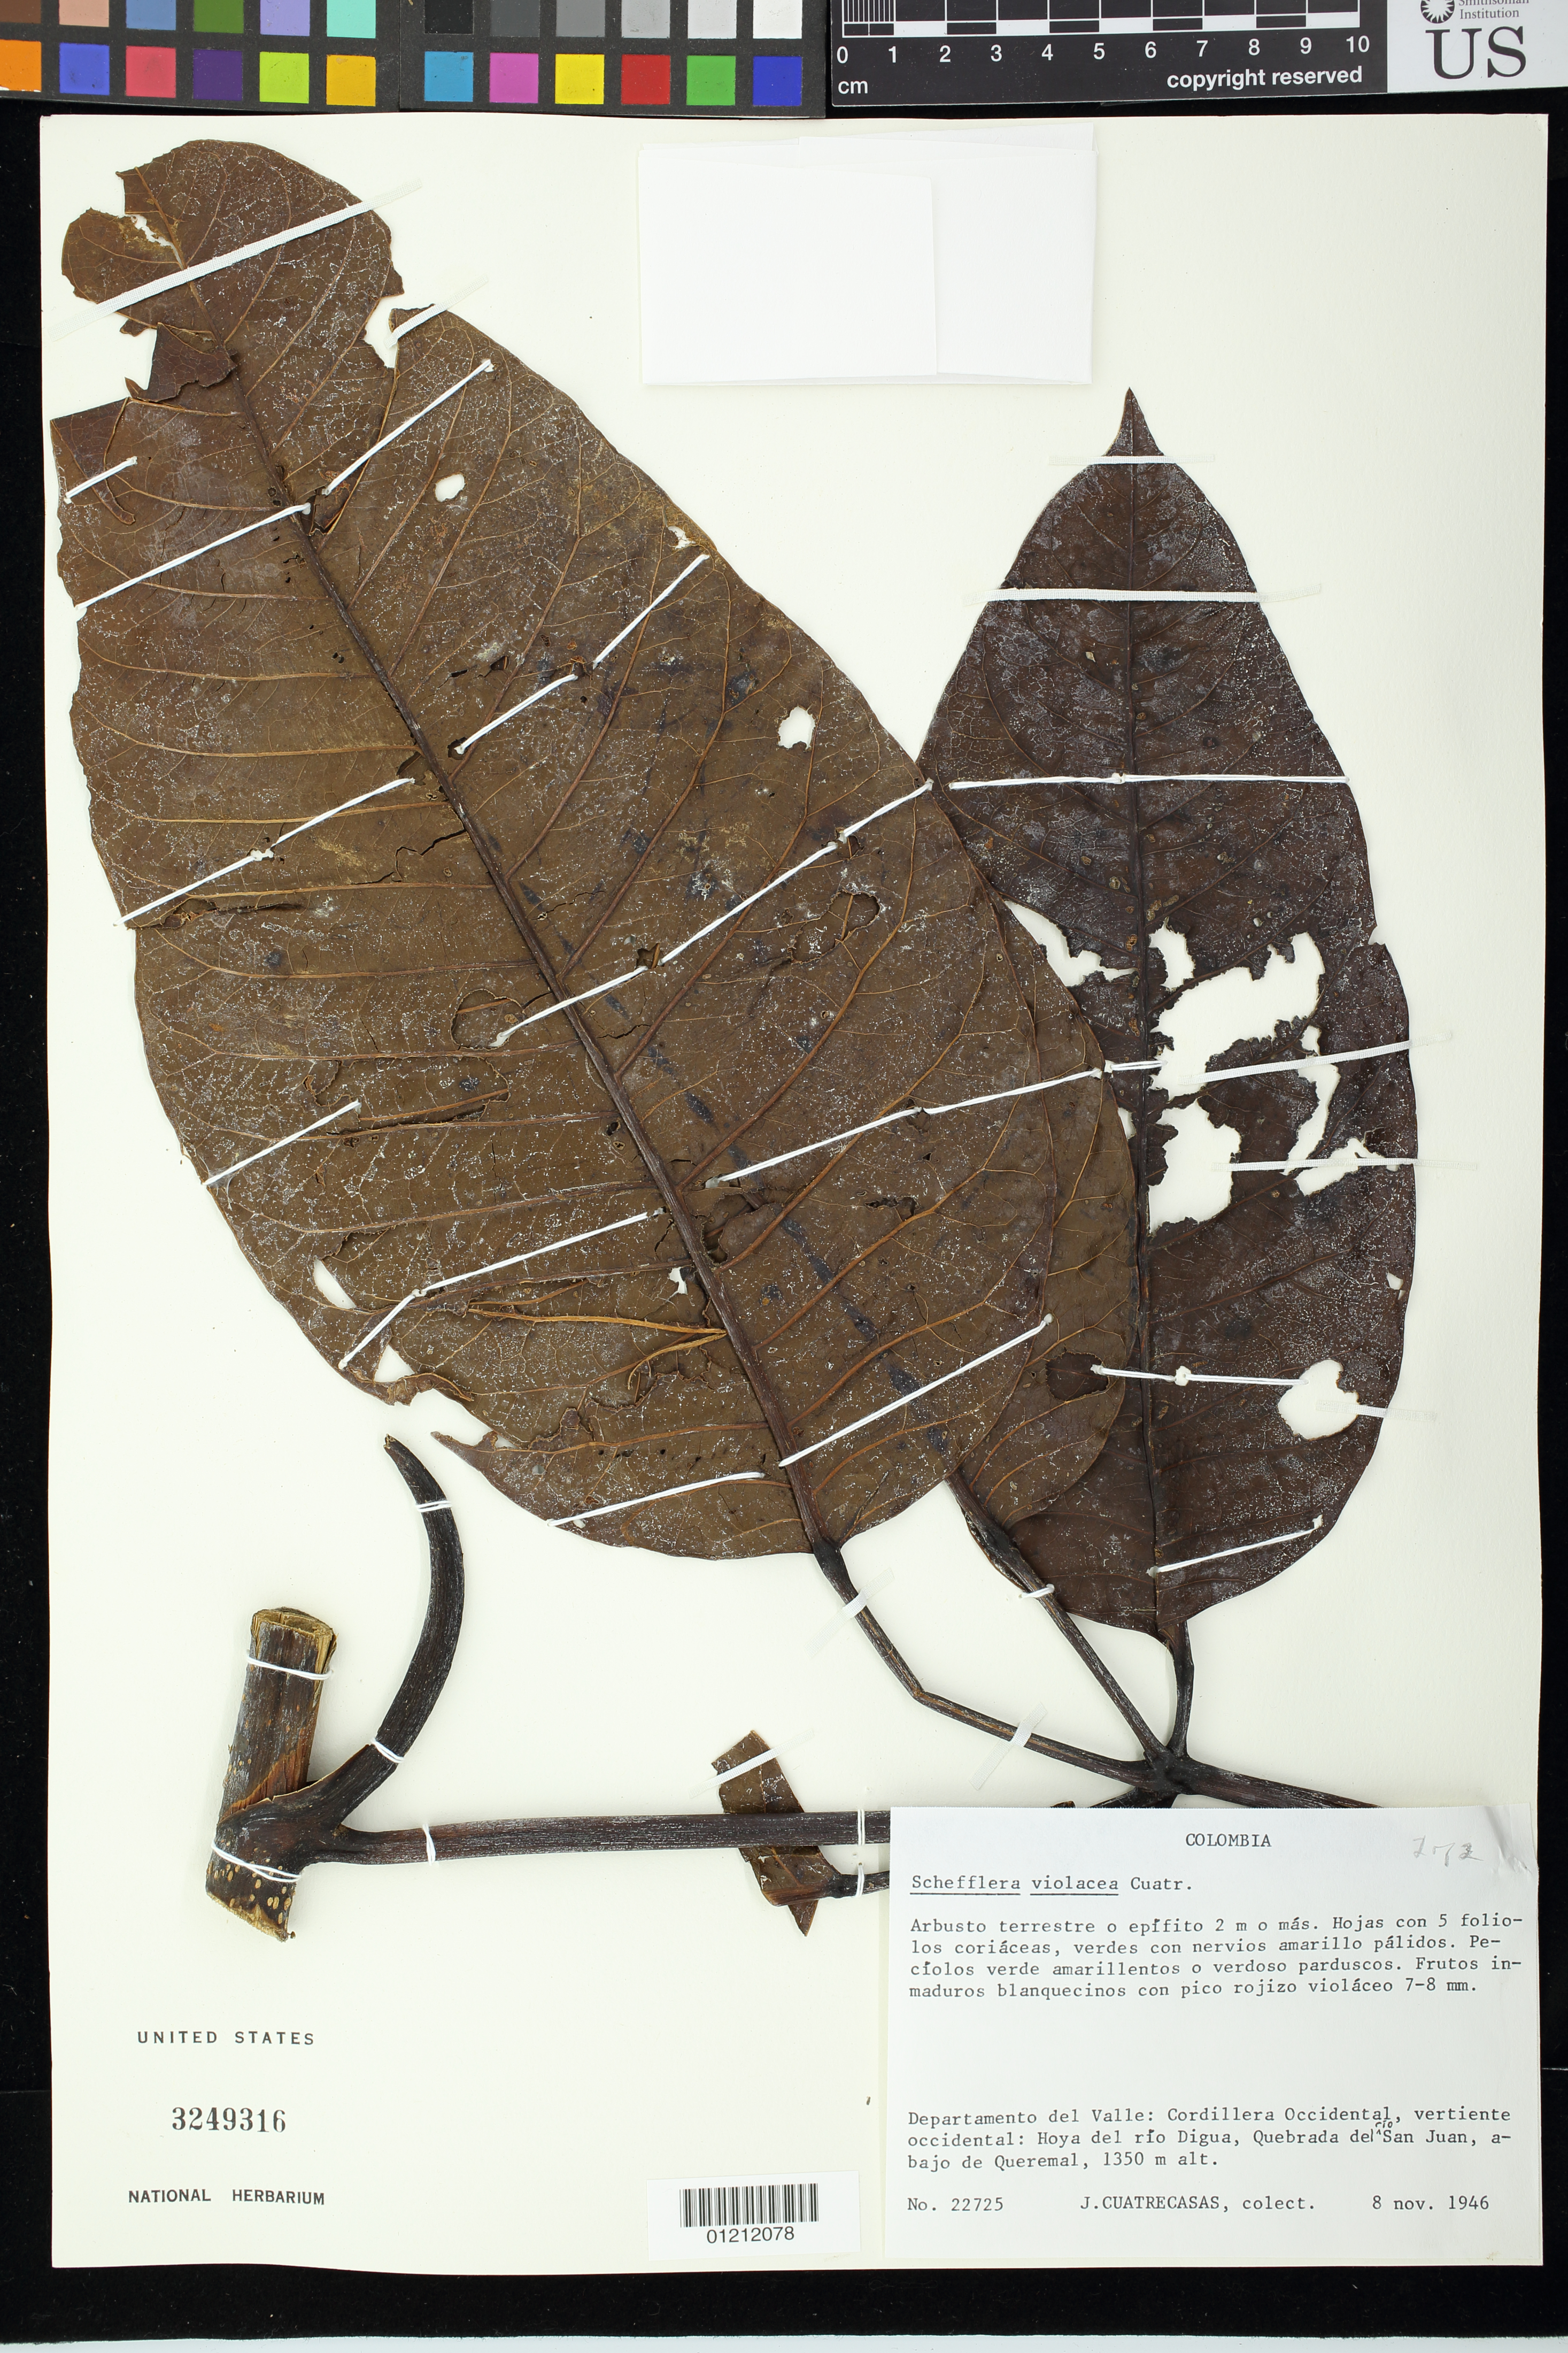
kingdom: Plantae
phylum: Tracheophyta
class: Magnoliopsida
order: Apiales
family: Araliaceae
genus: Schefflera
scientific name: Schefflera violacea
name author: Cuatrec.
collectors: J. Cuatrecasas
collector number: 22725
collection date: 1946-11-08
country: Colombia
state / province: Valle del Cauca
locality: Departamento del Valle: Cordillera Occidental, vertiente occidental: Hoya del río Digua, Quebrada del río San Juan, abajo de Queremal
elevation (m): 1350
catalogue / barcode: US 3249316